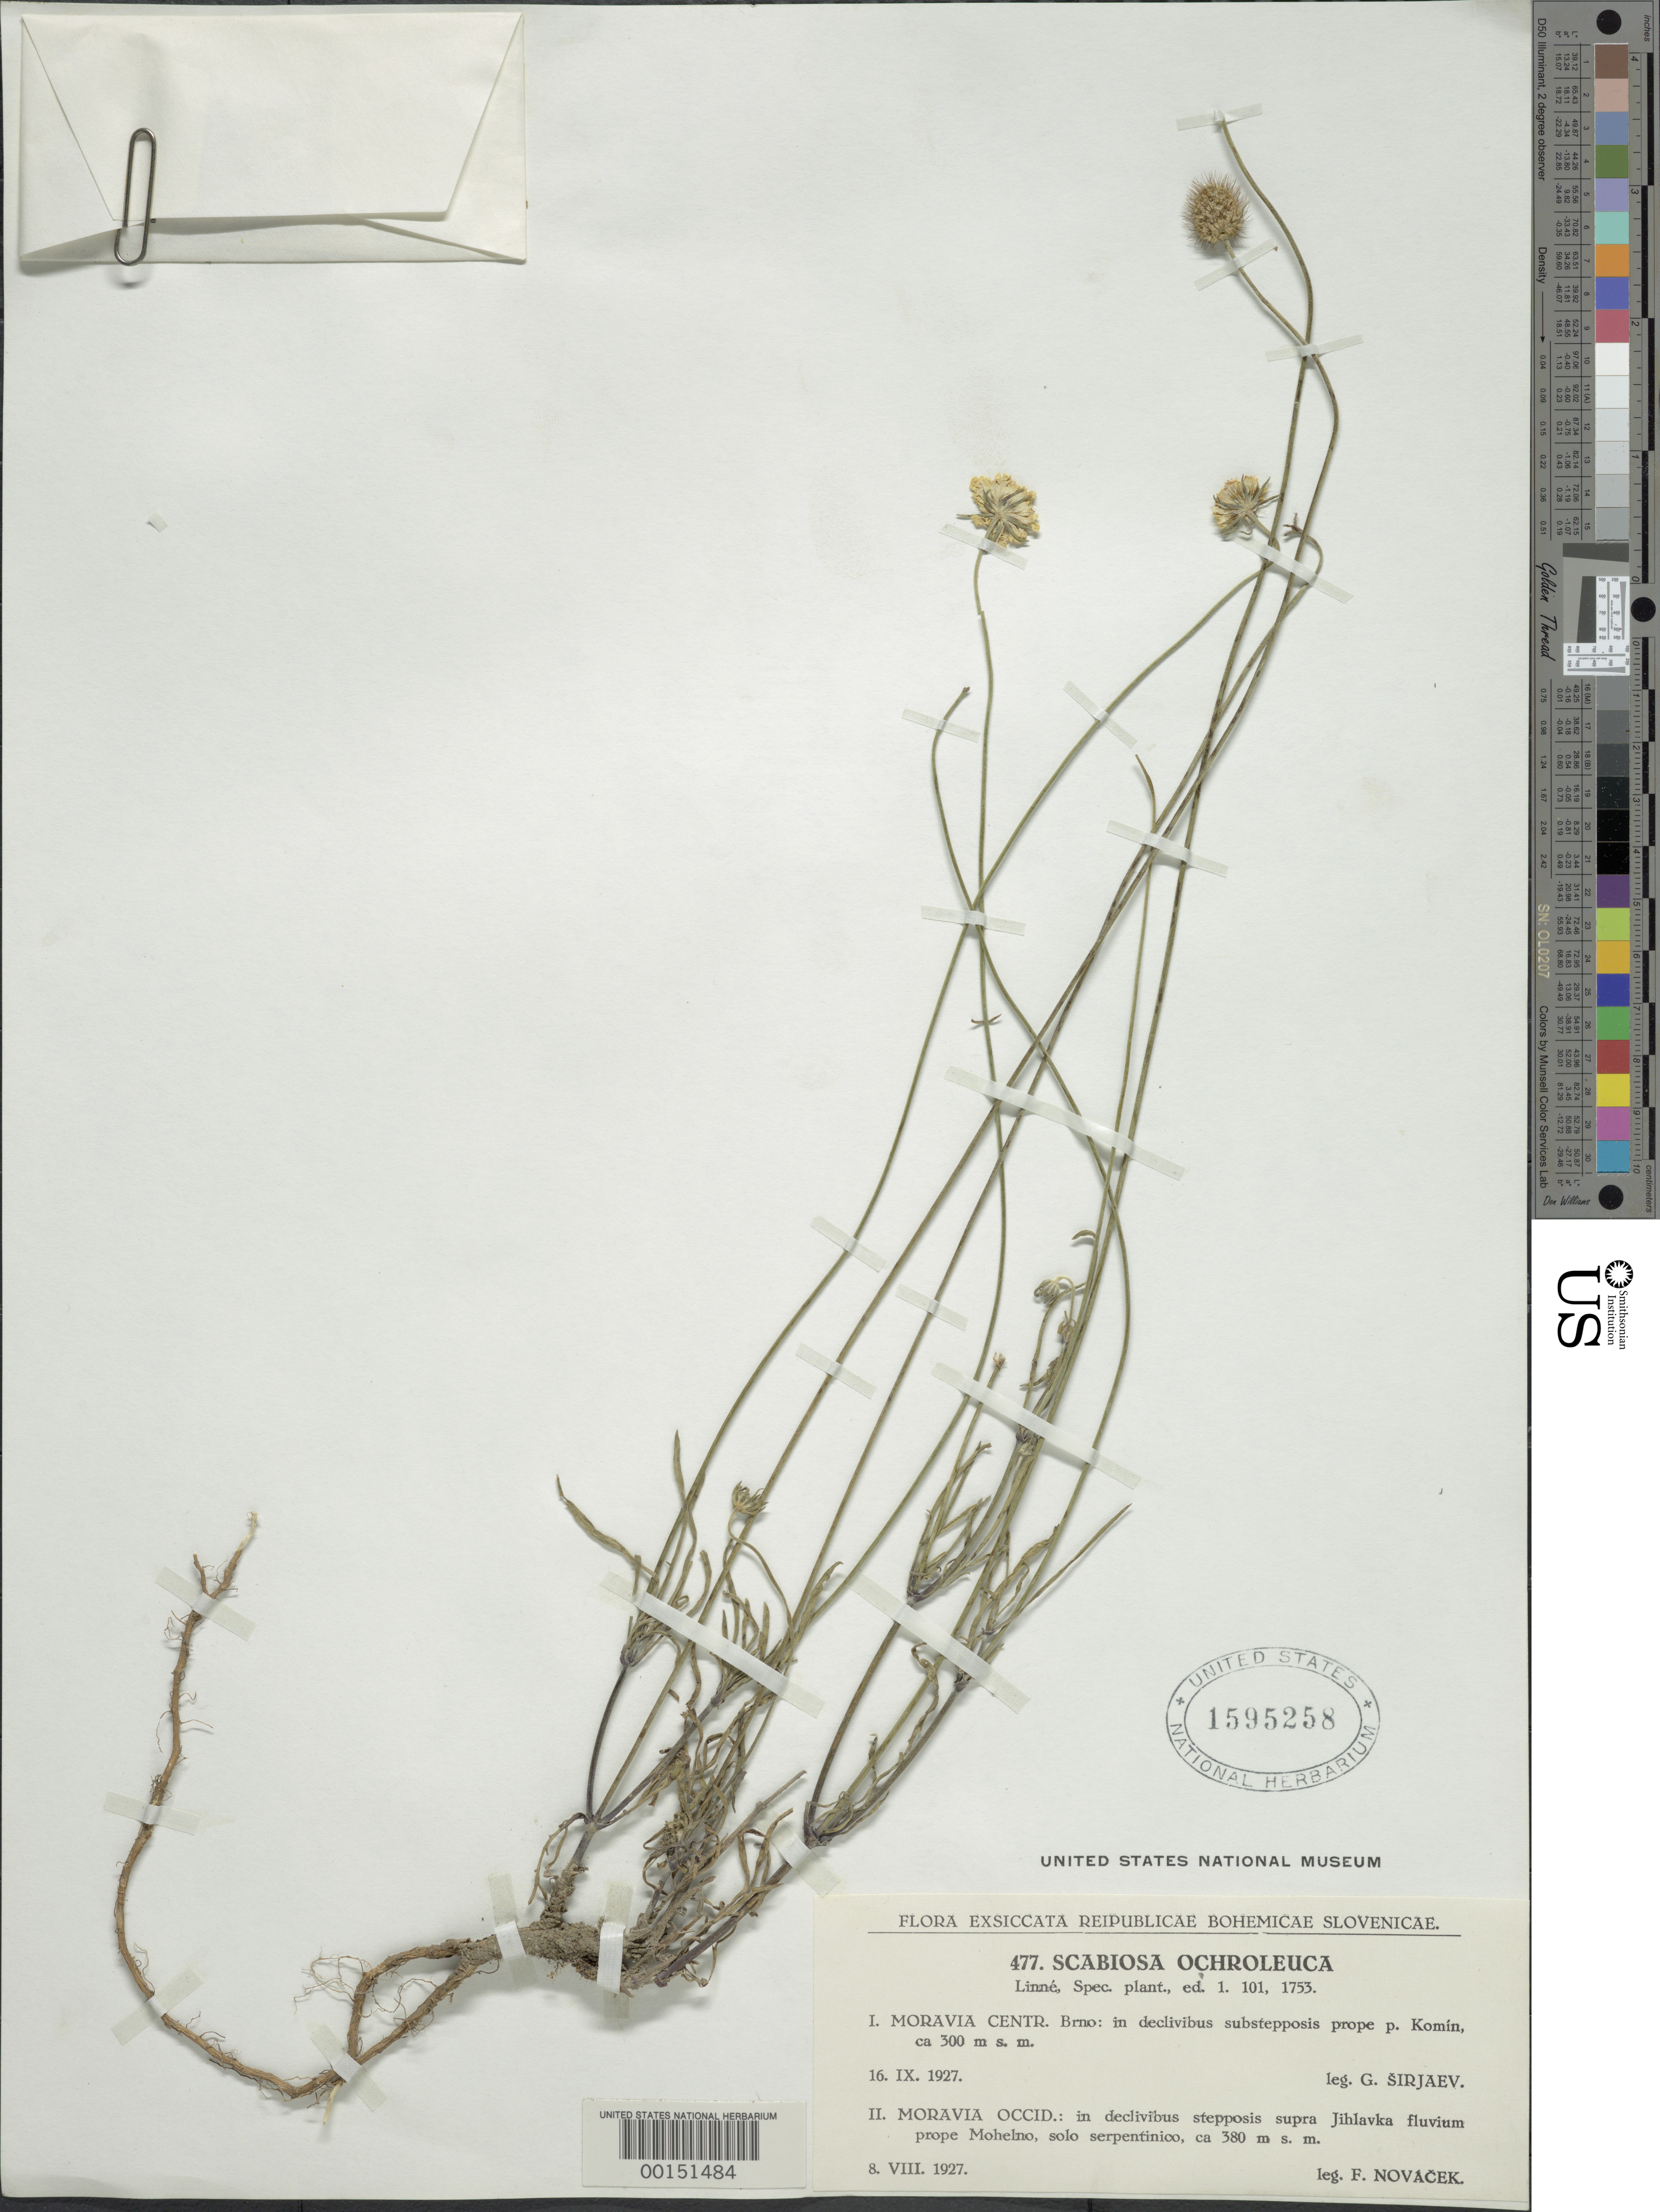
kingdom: Plantae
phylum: Tracheophyta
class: Magnoliopsida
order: Dipsacales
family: Caprifoliaceae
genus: Scabiosa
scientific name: Scabiosa ochroleuca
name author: L.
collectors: G. Širjaev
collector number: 477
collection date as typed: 16 Sep 1927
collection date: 1927-09-16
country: Czechia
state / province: South Moravian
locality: Near Komin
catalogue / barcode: US 1595258